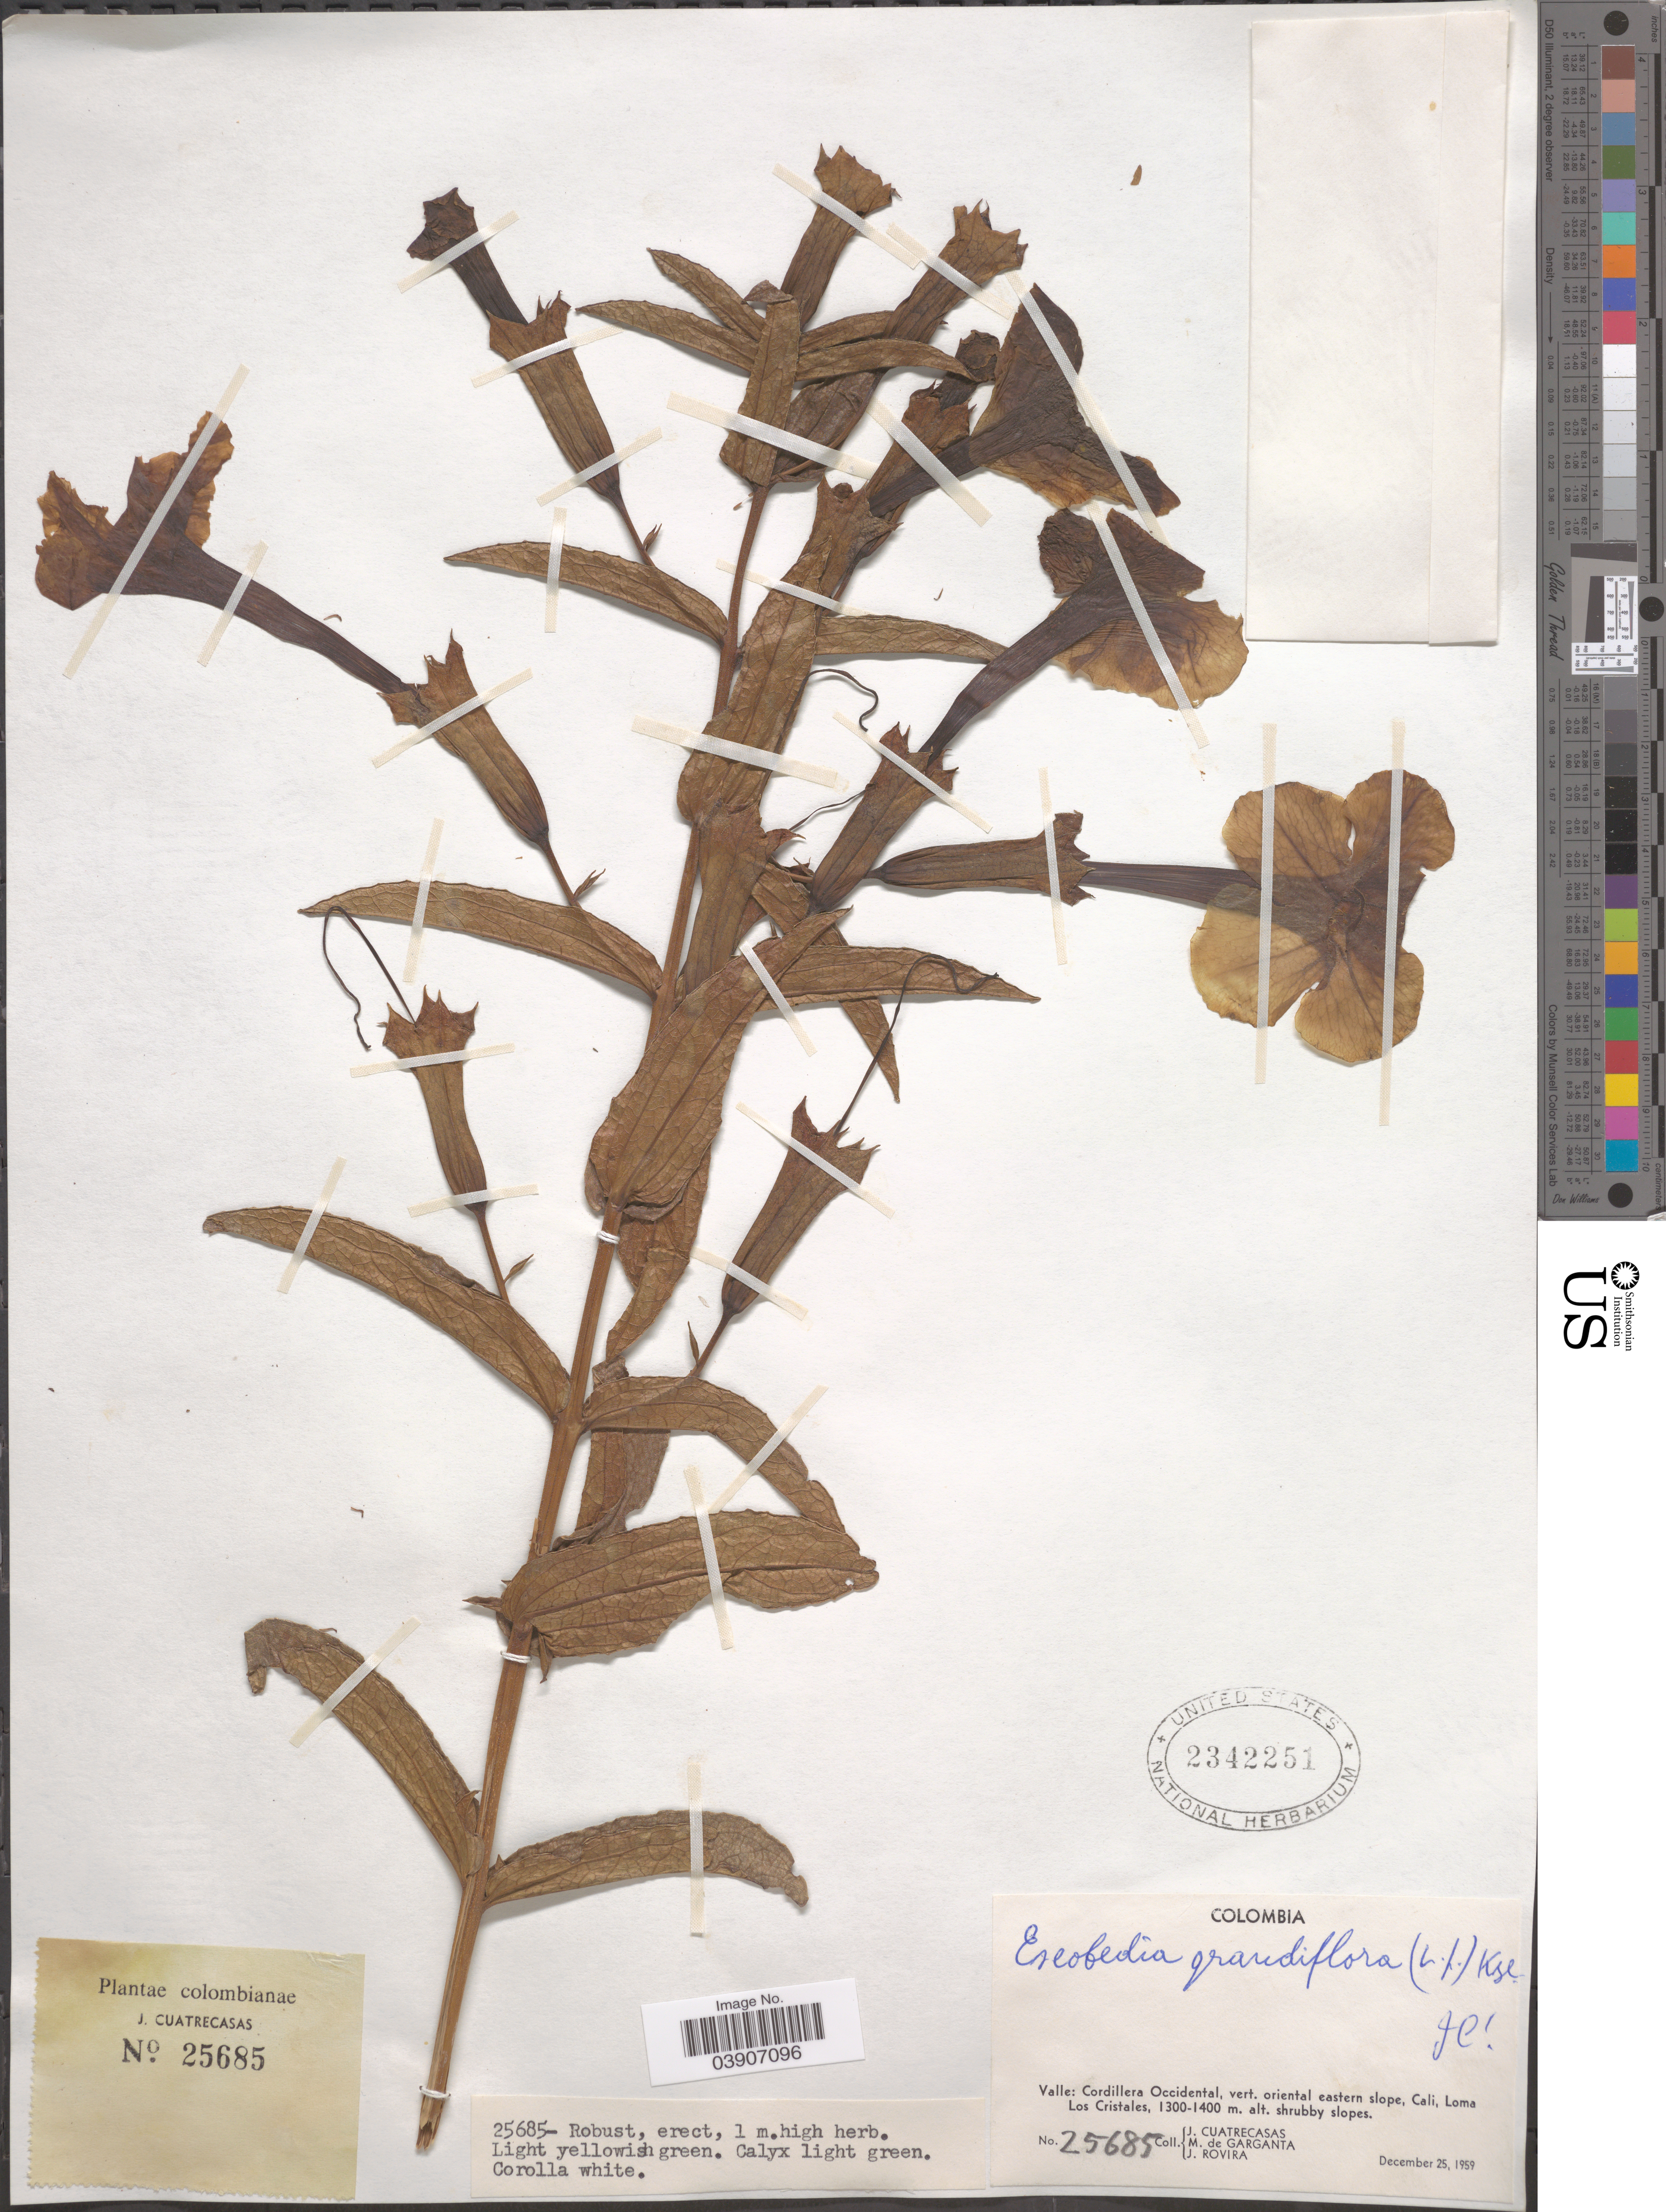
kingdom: Plantae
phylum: Tracheophyta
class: Magnoliopsida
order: Lamiales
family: Orobanchaceae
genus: Escobedia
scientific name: Escobedia grandiflora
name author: (L. f.) Kuntze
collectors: J. Cuatrecasas, M. Garganta & J. Rovira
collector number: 25685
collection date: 1959-12-25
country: Colombia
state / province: Valle del Cauca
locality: Valle: Cordillera Occidental, vert. oriental eastern slope, Cali, Loma Los Cristales.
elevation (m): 1300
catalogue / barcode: US 2342251